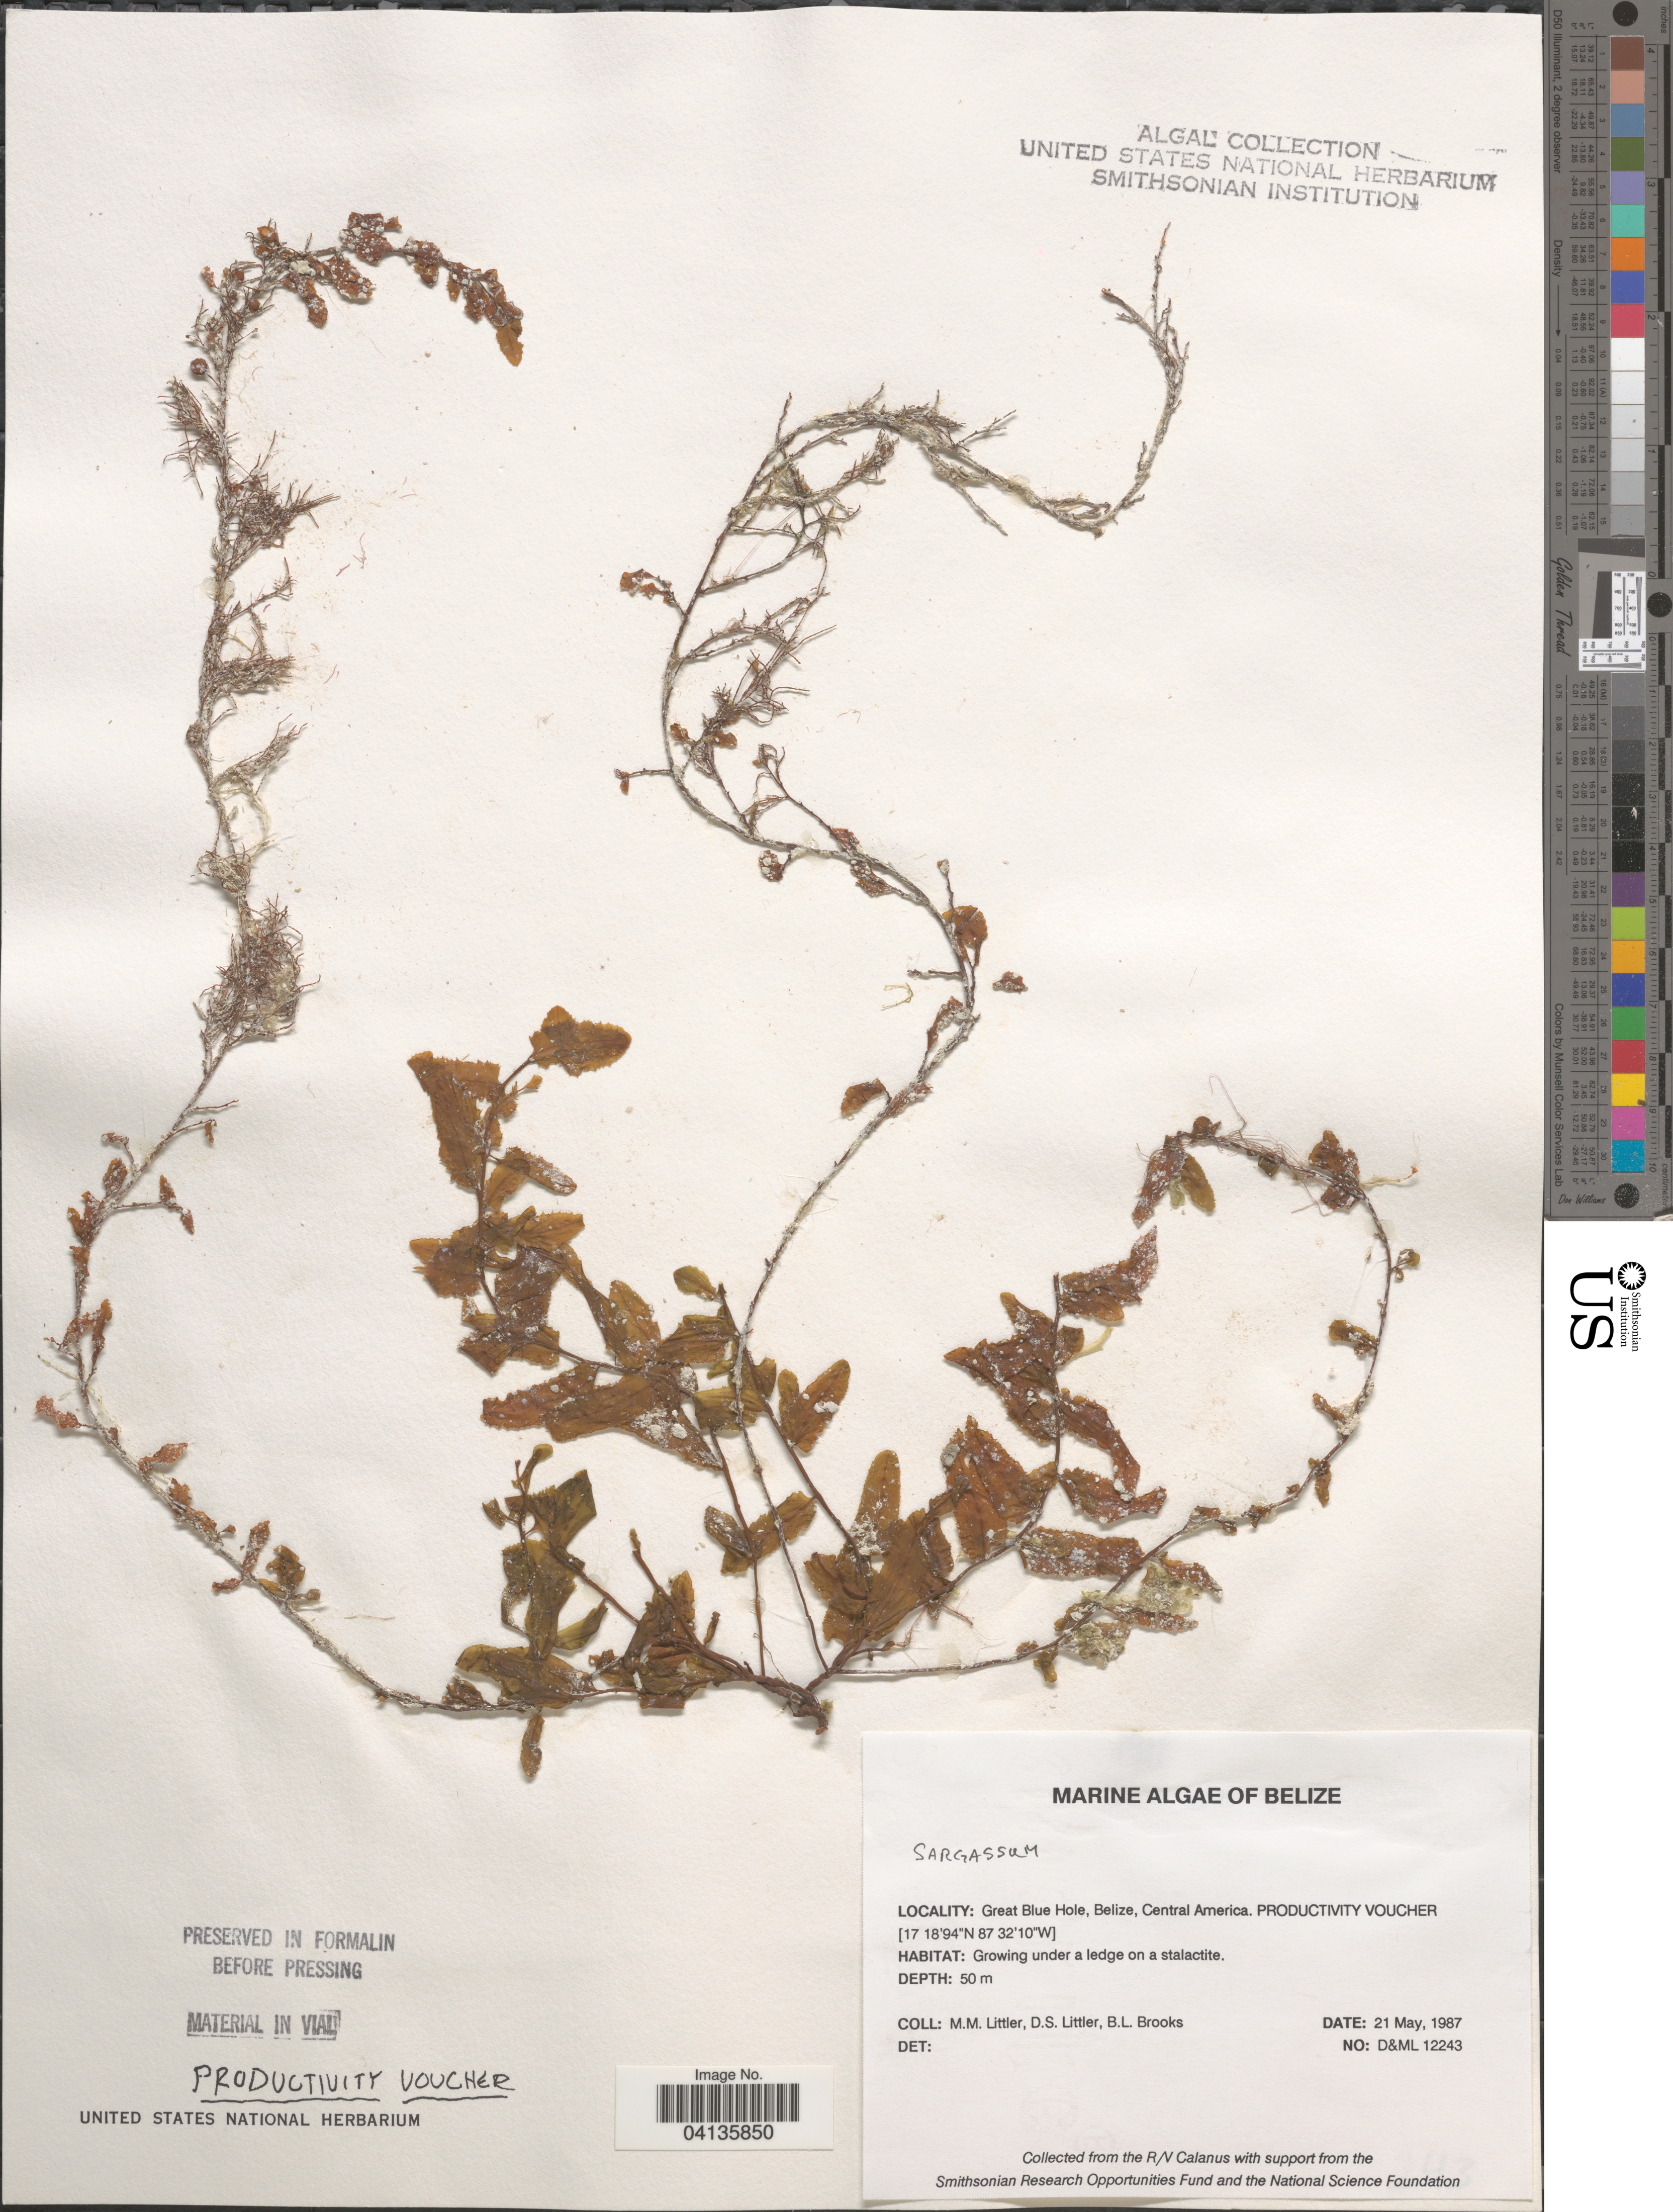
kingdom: Chromista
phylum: Ochrophyta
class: Phaeophyceae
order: Fucales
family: Sargassaceae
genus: Sargassum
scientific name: Sargassum sp.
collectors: D. S. Littler & B. Brooks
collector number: D&ML 12243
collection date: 1987-05-21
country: Belize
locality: Great Blue Hole.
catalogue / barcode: US 238692